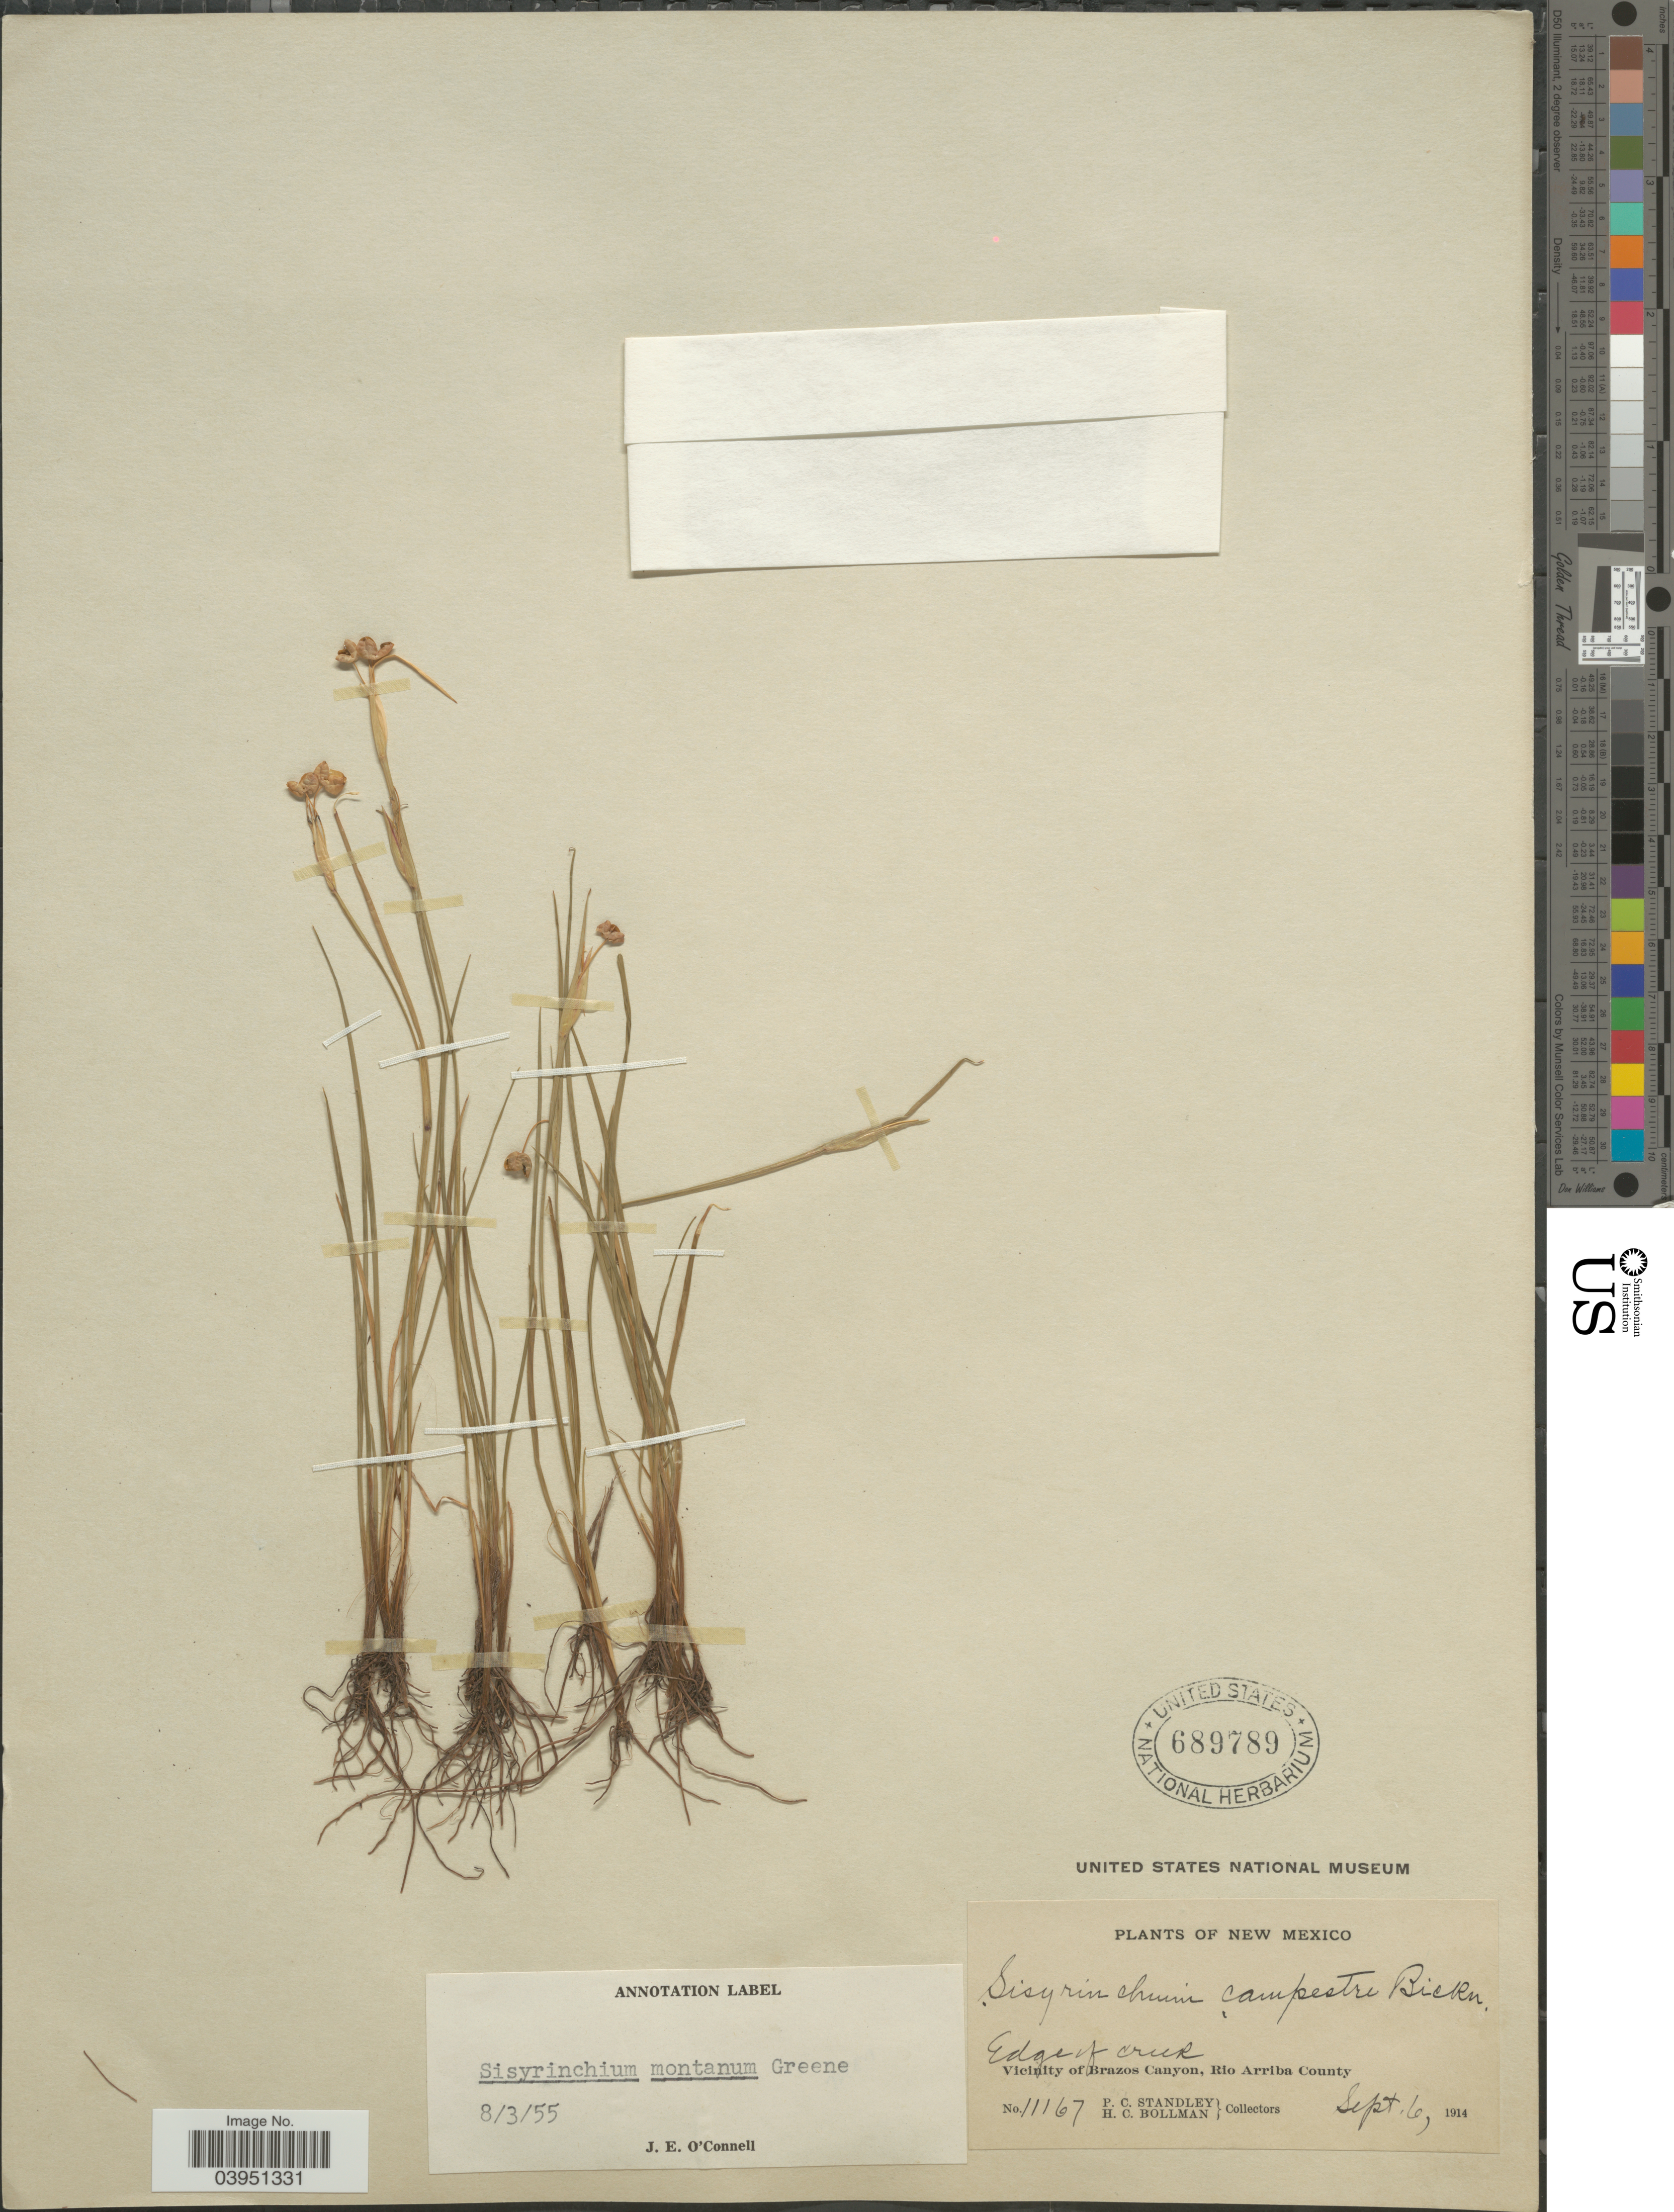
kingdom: Plantae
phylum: Tracheophyta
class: Liliopsida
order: Asparagales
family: Iridaceae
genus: Sisyrinchium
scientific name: Sisyrinchium montanum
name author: Greene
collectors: P. C. Standley & H. C. Bollman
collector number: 11167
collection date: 1914-09-06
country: United States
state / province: New Mexico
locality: Edge of creek. Vicinity of Brazos Canyon, Rio Arriba County.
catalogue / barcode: US 689789